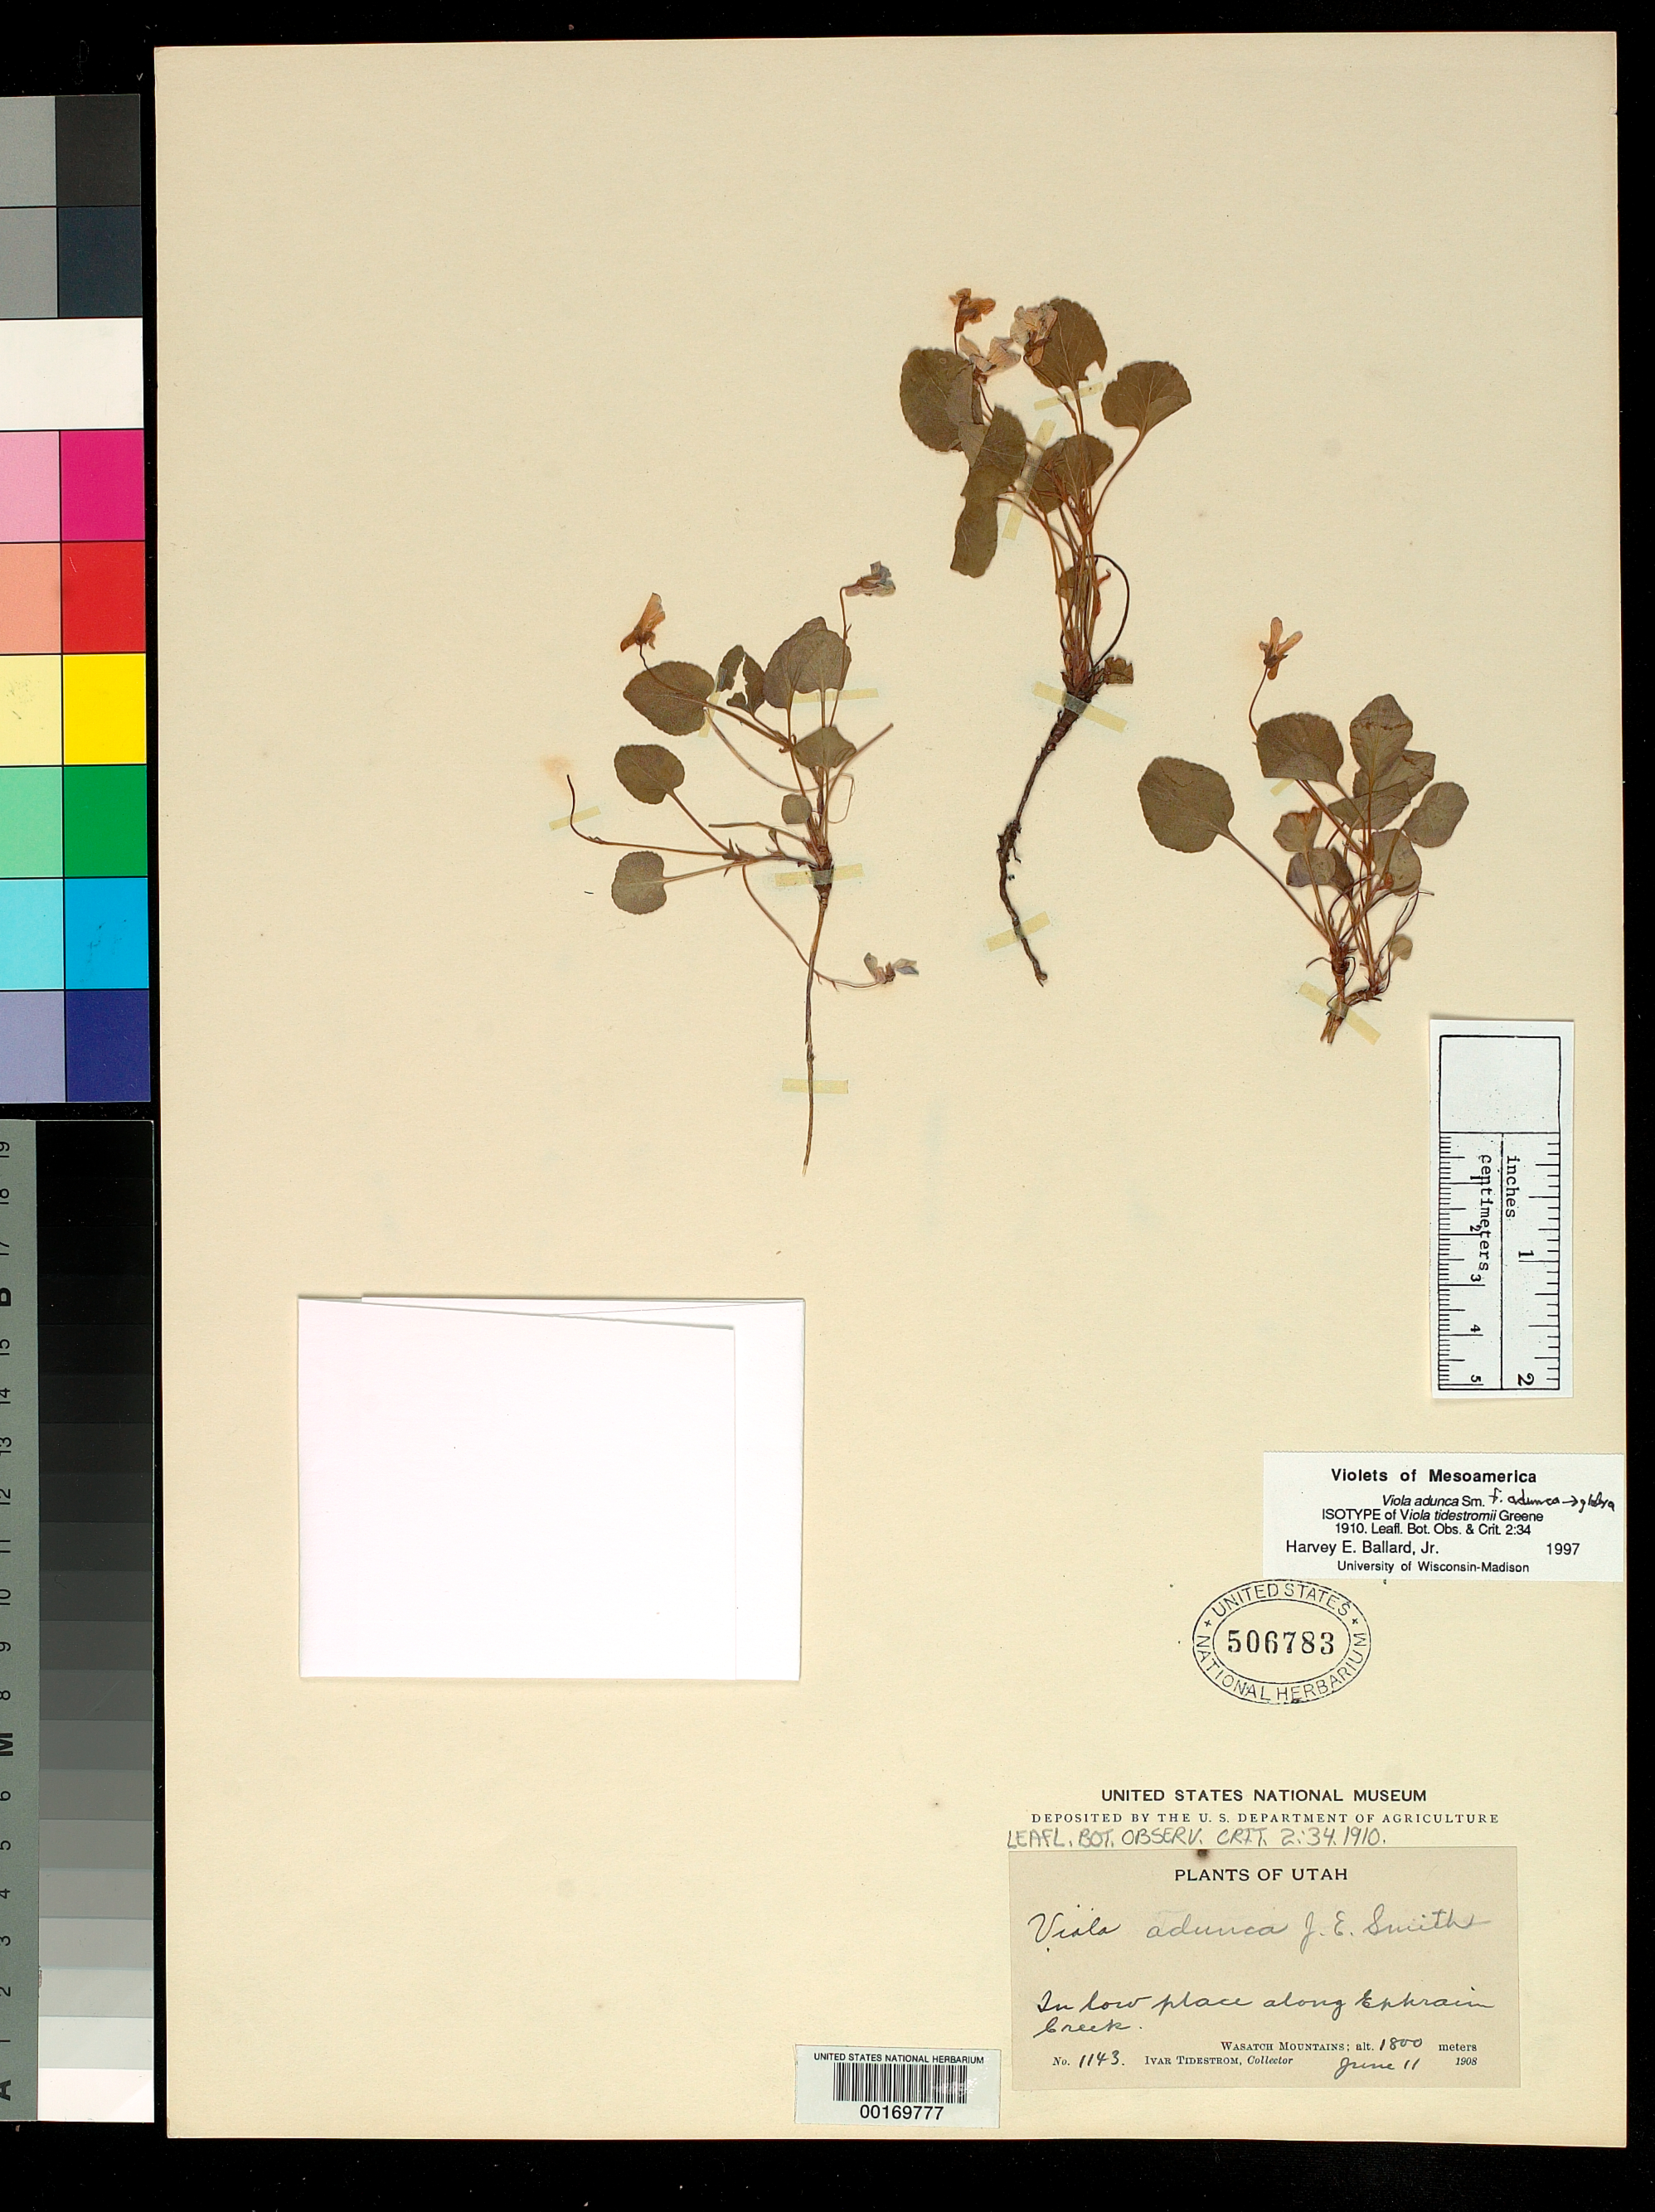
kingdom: Plantae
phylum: Tracheophyta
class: Magnoliopsida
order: Malpighiales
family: Violaceae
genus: Viola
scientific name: Viola tidestromii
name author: Greene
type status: Isotype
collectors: I. F. Tidestrom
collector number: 1143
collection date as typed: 11 Jun 1908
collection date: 1908-06-11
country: United States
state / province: Utah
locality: Wasatch Mountains, low place along Ekhrain Creek.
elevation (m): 1800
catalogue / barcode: US 506783